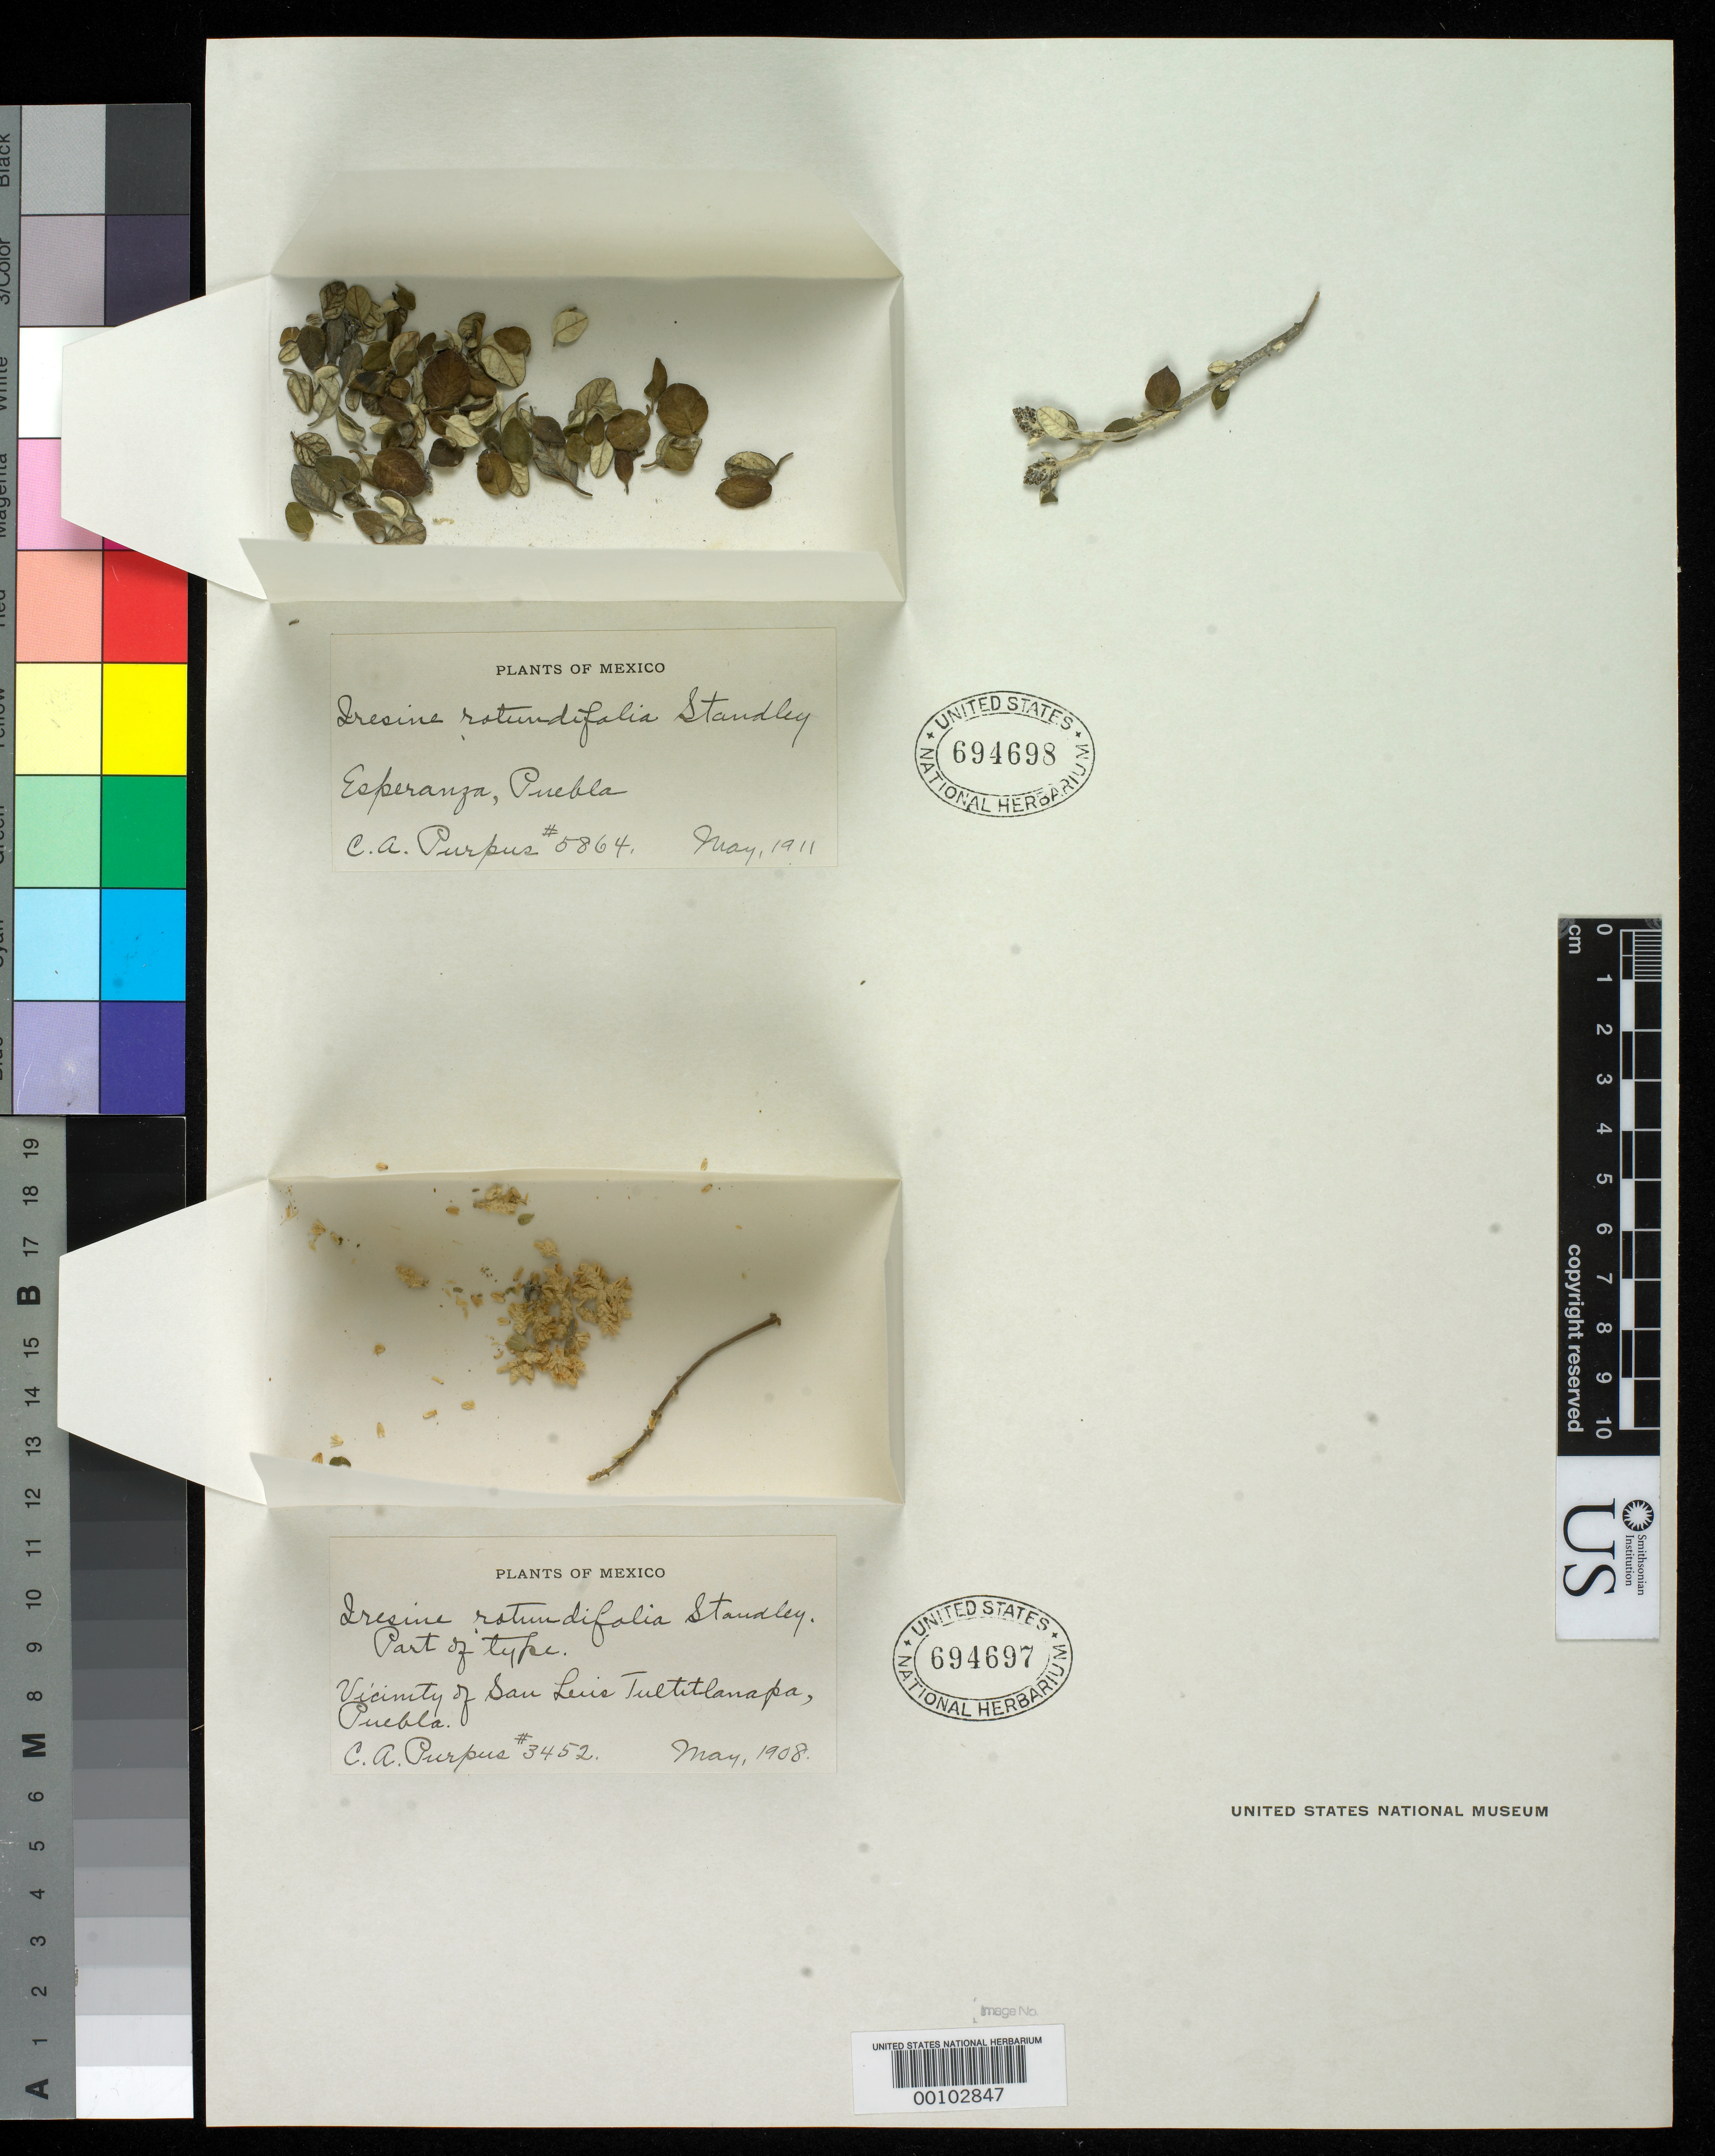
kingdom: Plantae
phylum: Tracheophyta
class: Magnoliopsida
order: Caryophyllales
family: Amaranthaceae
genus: Iresine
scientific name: Iresine rotundifolia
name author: Standl.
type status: Type Fragment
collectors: C. A. Purpus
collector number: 3452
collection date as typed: May 1908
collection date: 1908-05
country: Mexico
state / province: Puebla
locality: Vicinity of San Luis Tultitlanapa.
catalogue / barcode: US 694697